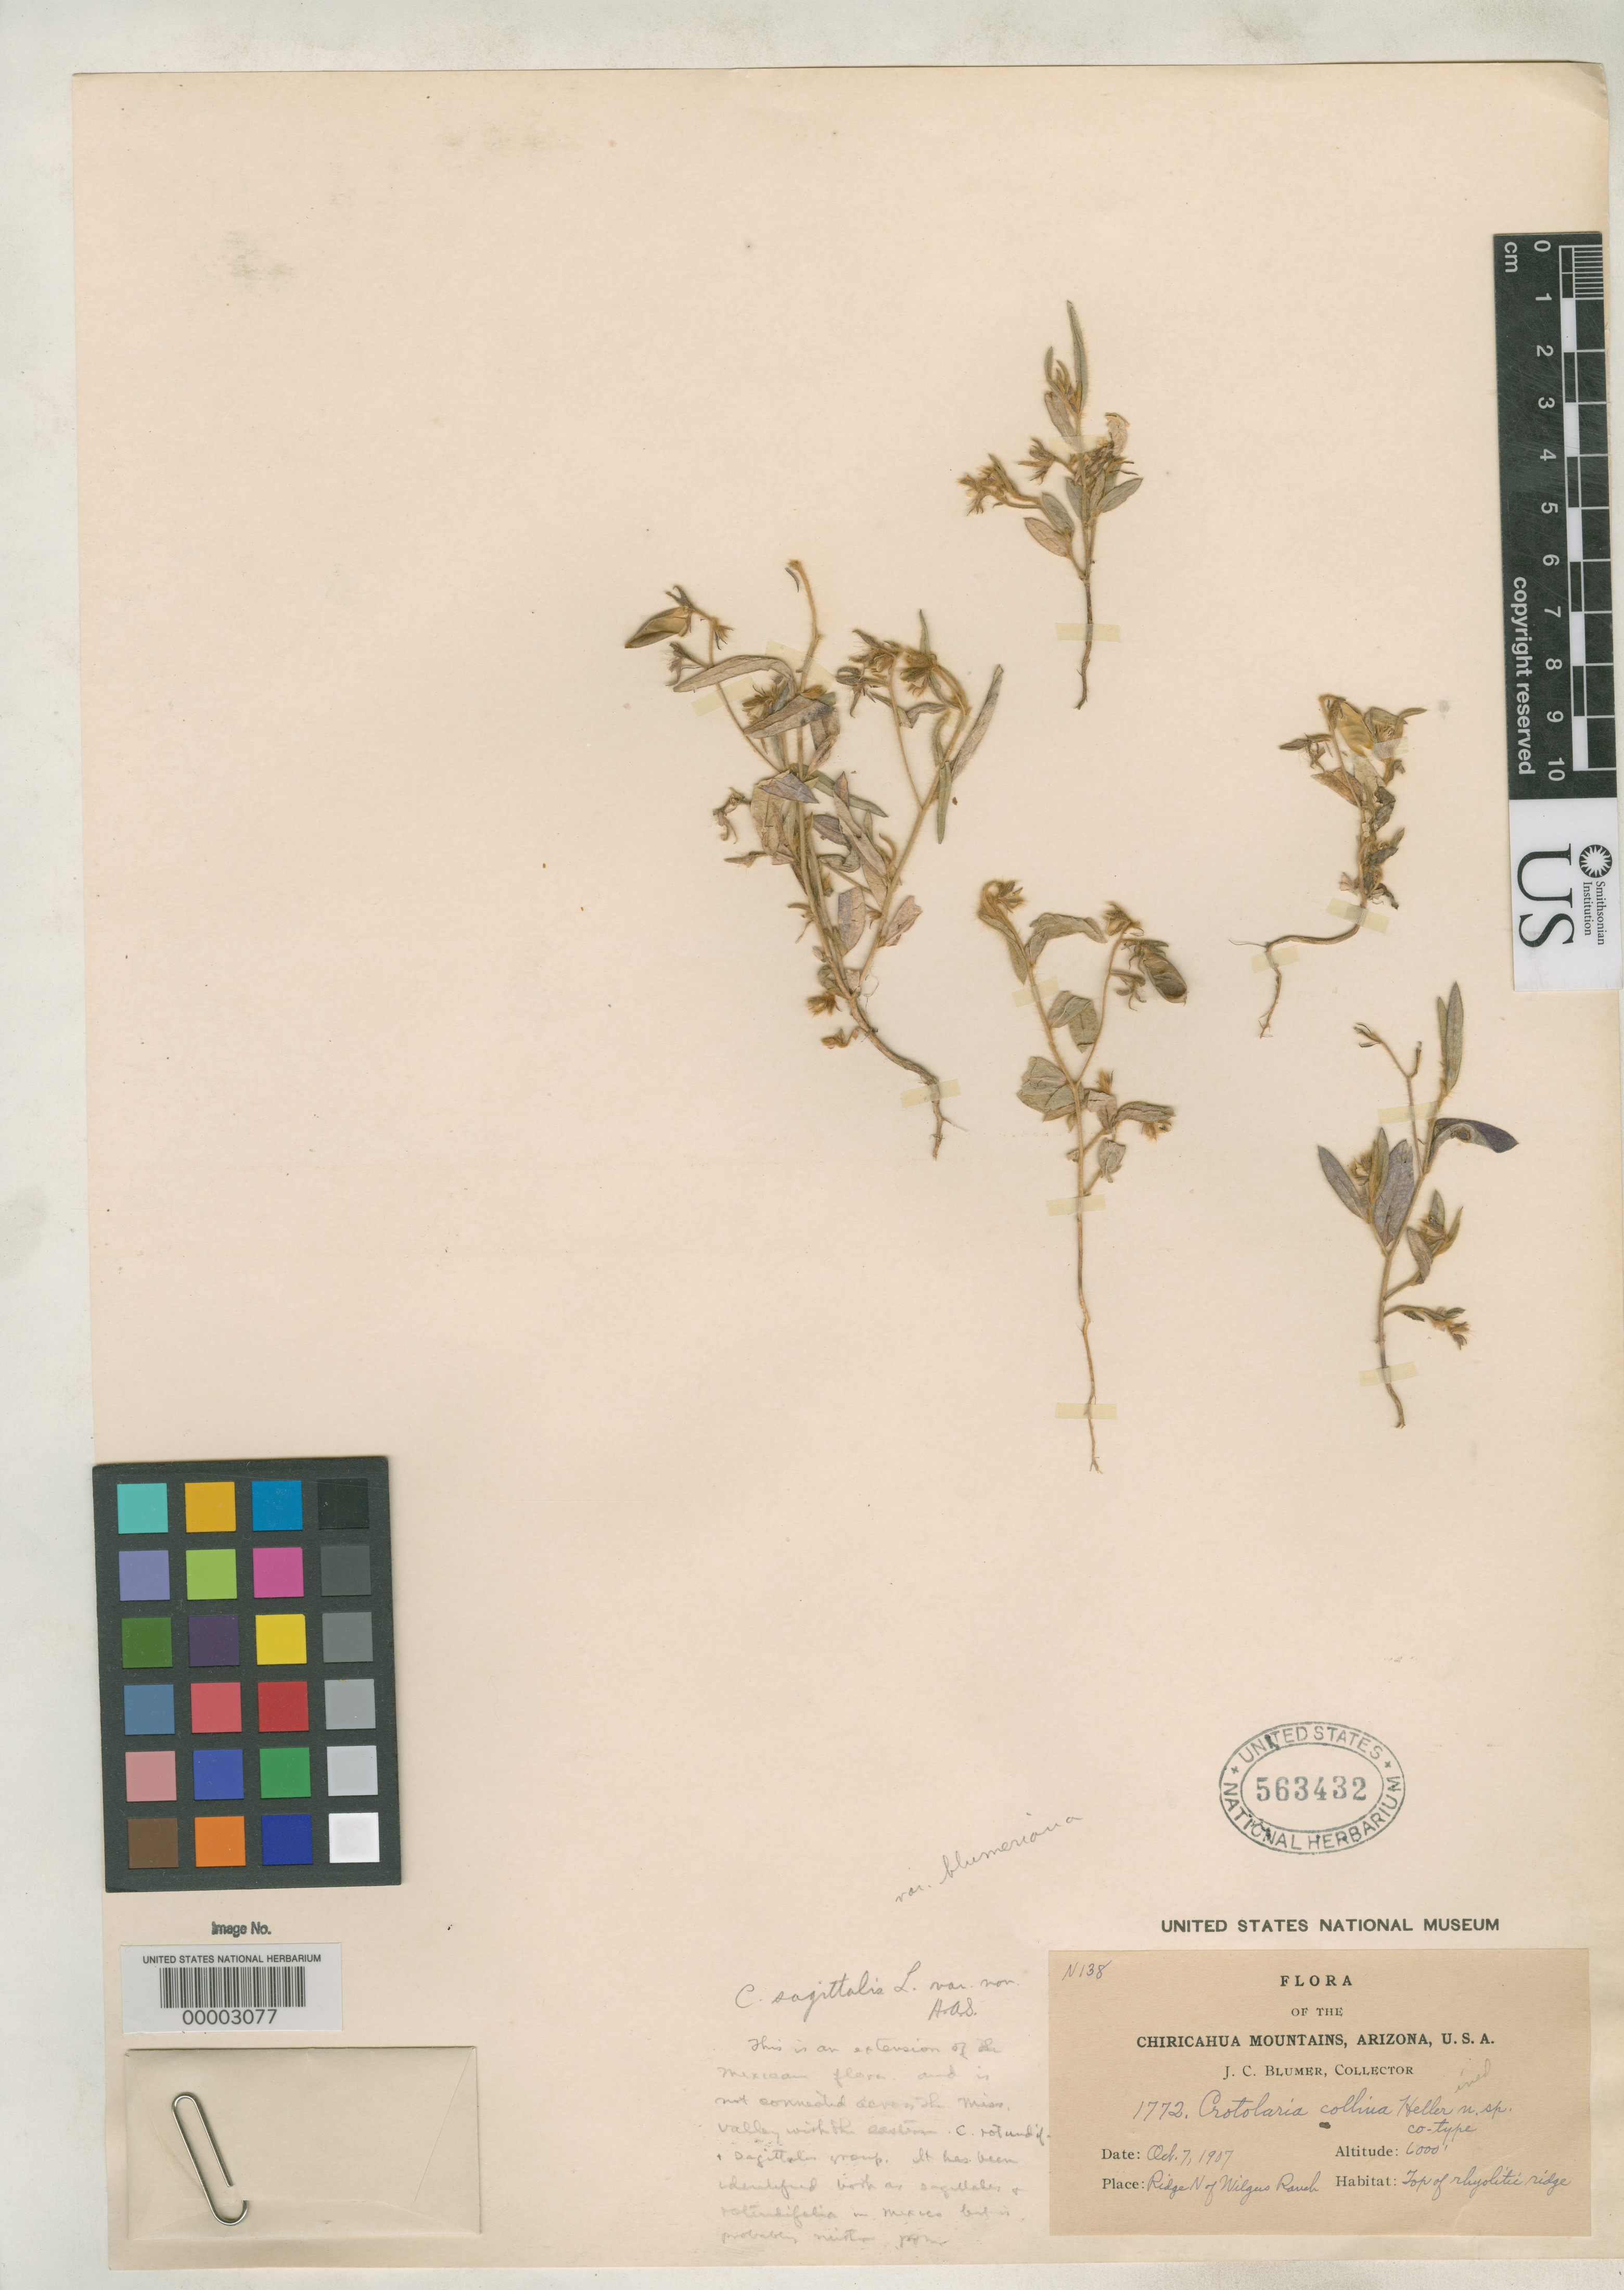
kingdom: Plantae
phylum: Tracheophyta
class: Magnoliopsida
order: Fabales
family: Fabaceae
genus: Crotalaria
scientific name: Crotalaria sagittalis var. blumeriana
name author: H. Senn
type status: Isotype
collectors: J. C. Blumer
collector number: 1772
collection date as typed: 07 Oct 1907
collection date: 1907-10-07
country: United States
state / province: Arizona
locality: Chiricahua Mountains, Wilgus Ranch.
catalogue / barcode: US 563432